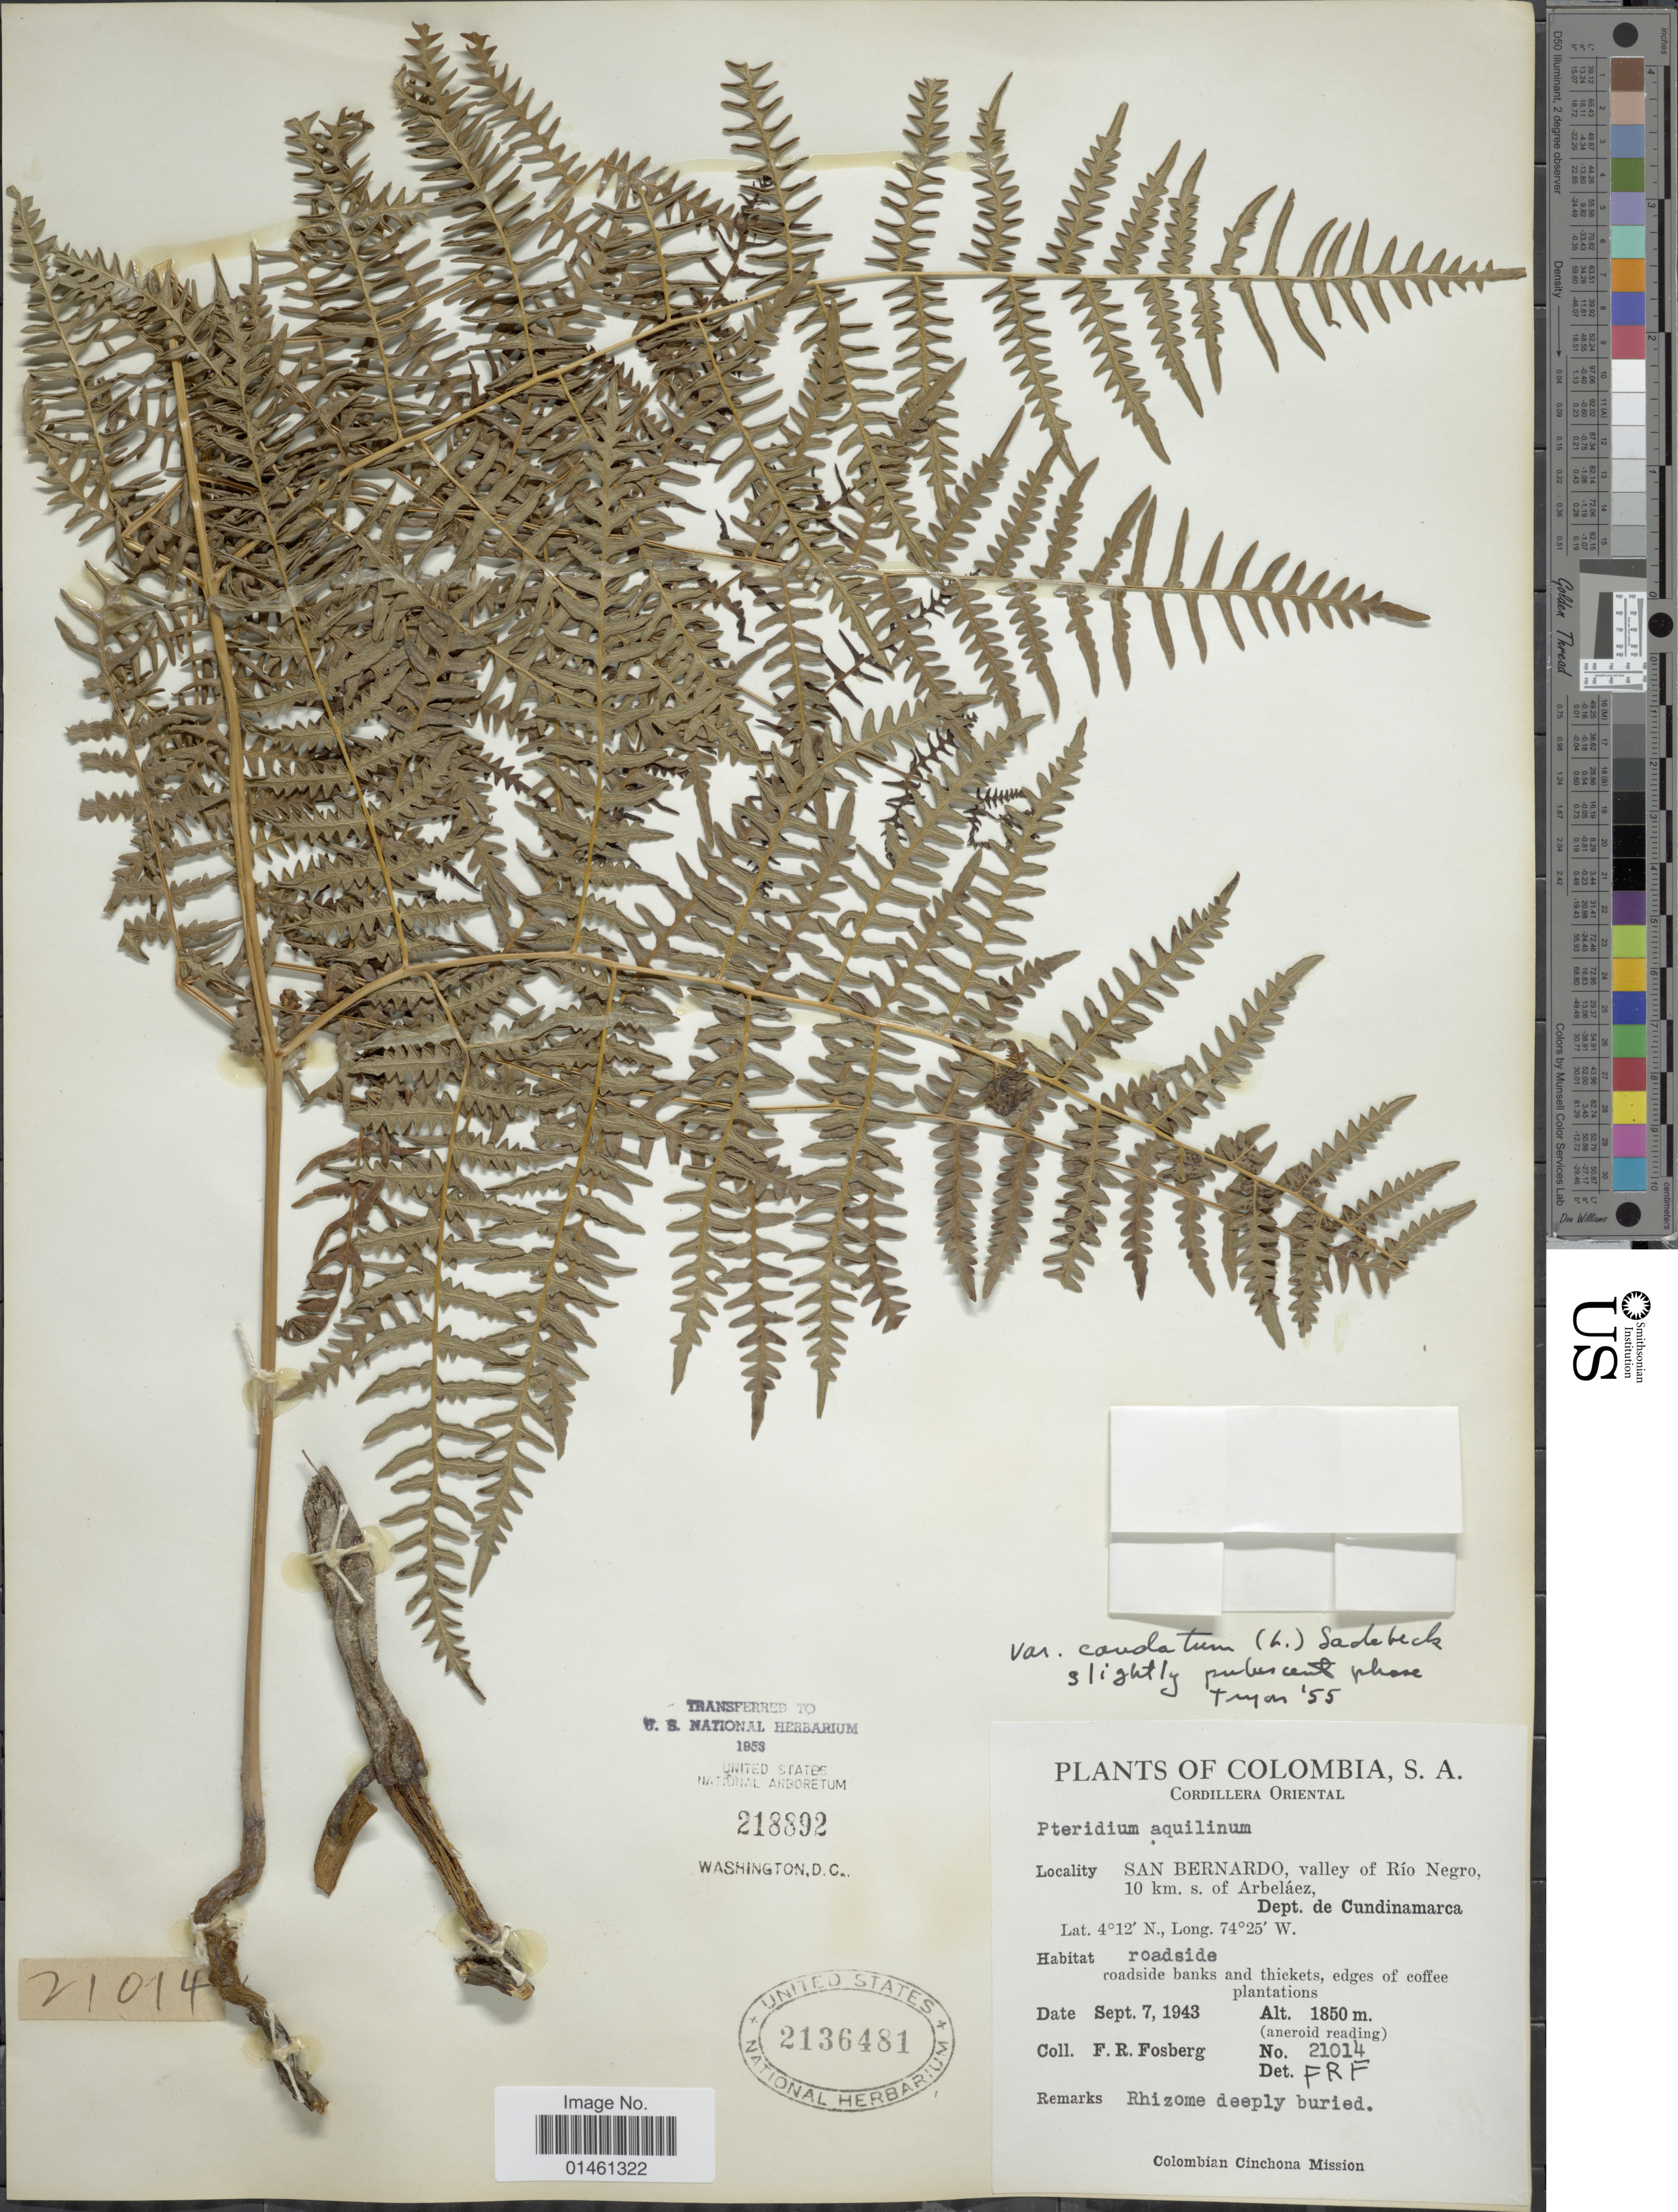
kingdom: Plantae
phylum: Tracheophyta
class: Polypodiopsida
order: Polypodiales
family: Dennstaedtiaceae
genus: Pteridium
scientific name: Pteridium caudatum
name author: (L.) Maxon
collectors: F. R. Fosberg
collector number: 21014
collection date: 1943-09-07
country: Colombia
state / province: Cundinamarca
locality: Cordillera Oriental, San Bernardo, valley of Rio Negro, 10km s of Arbeláez, Dept. de Cundinamarca, roadside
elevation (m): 1850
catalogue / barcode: US 2136481